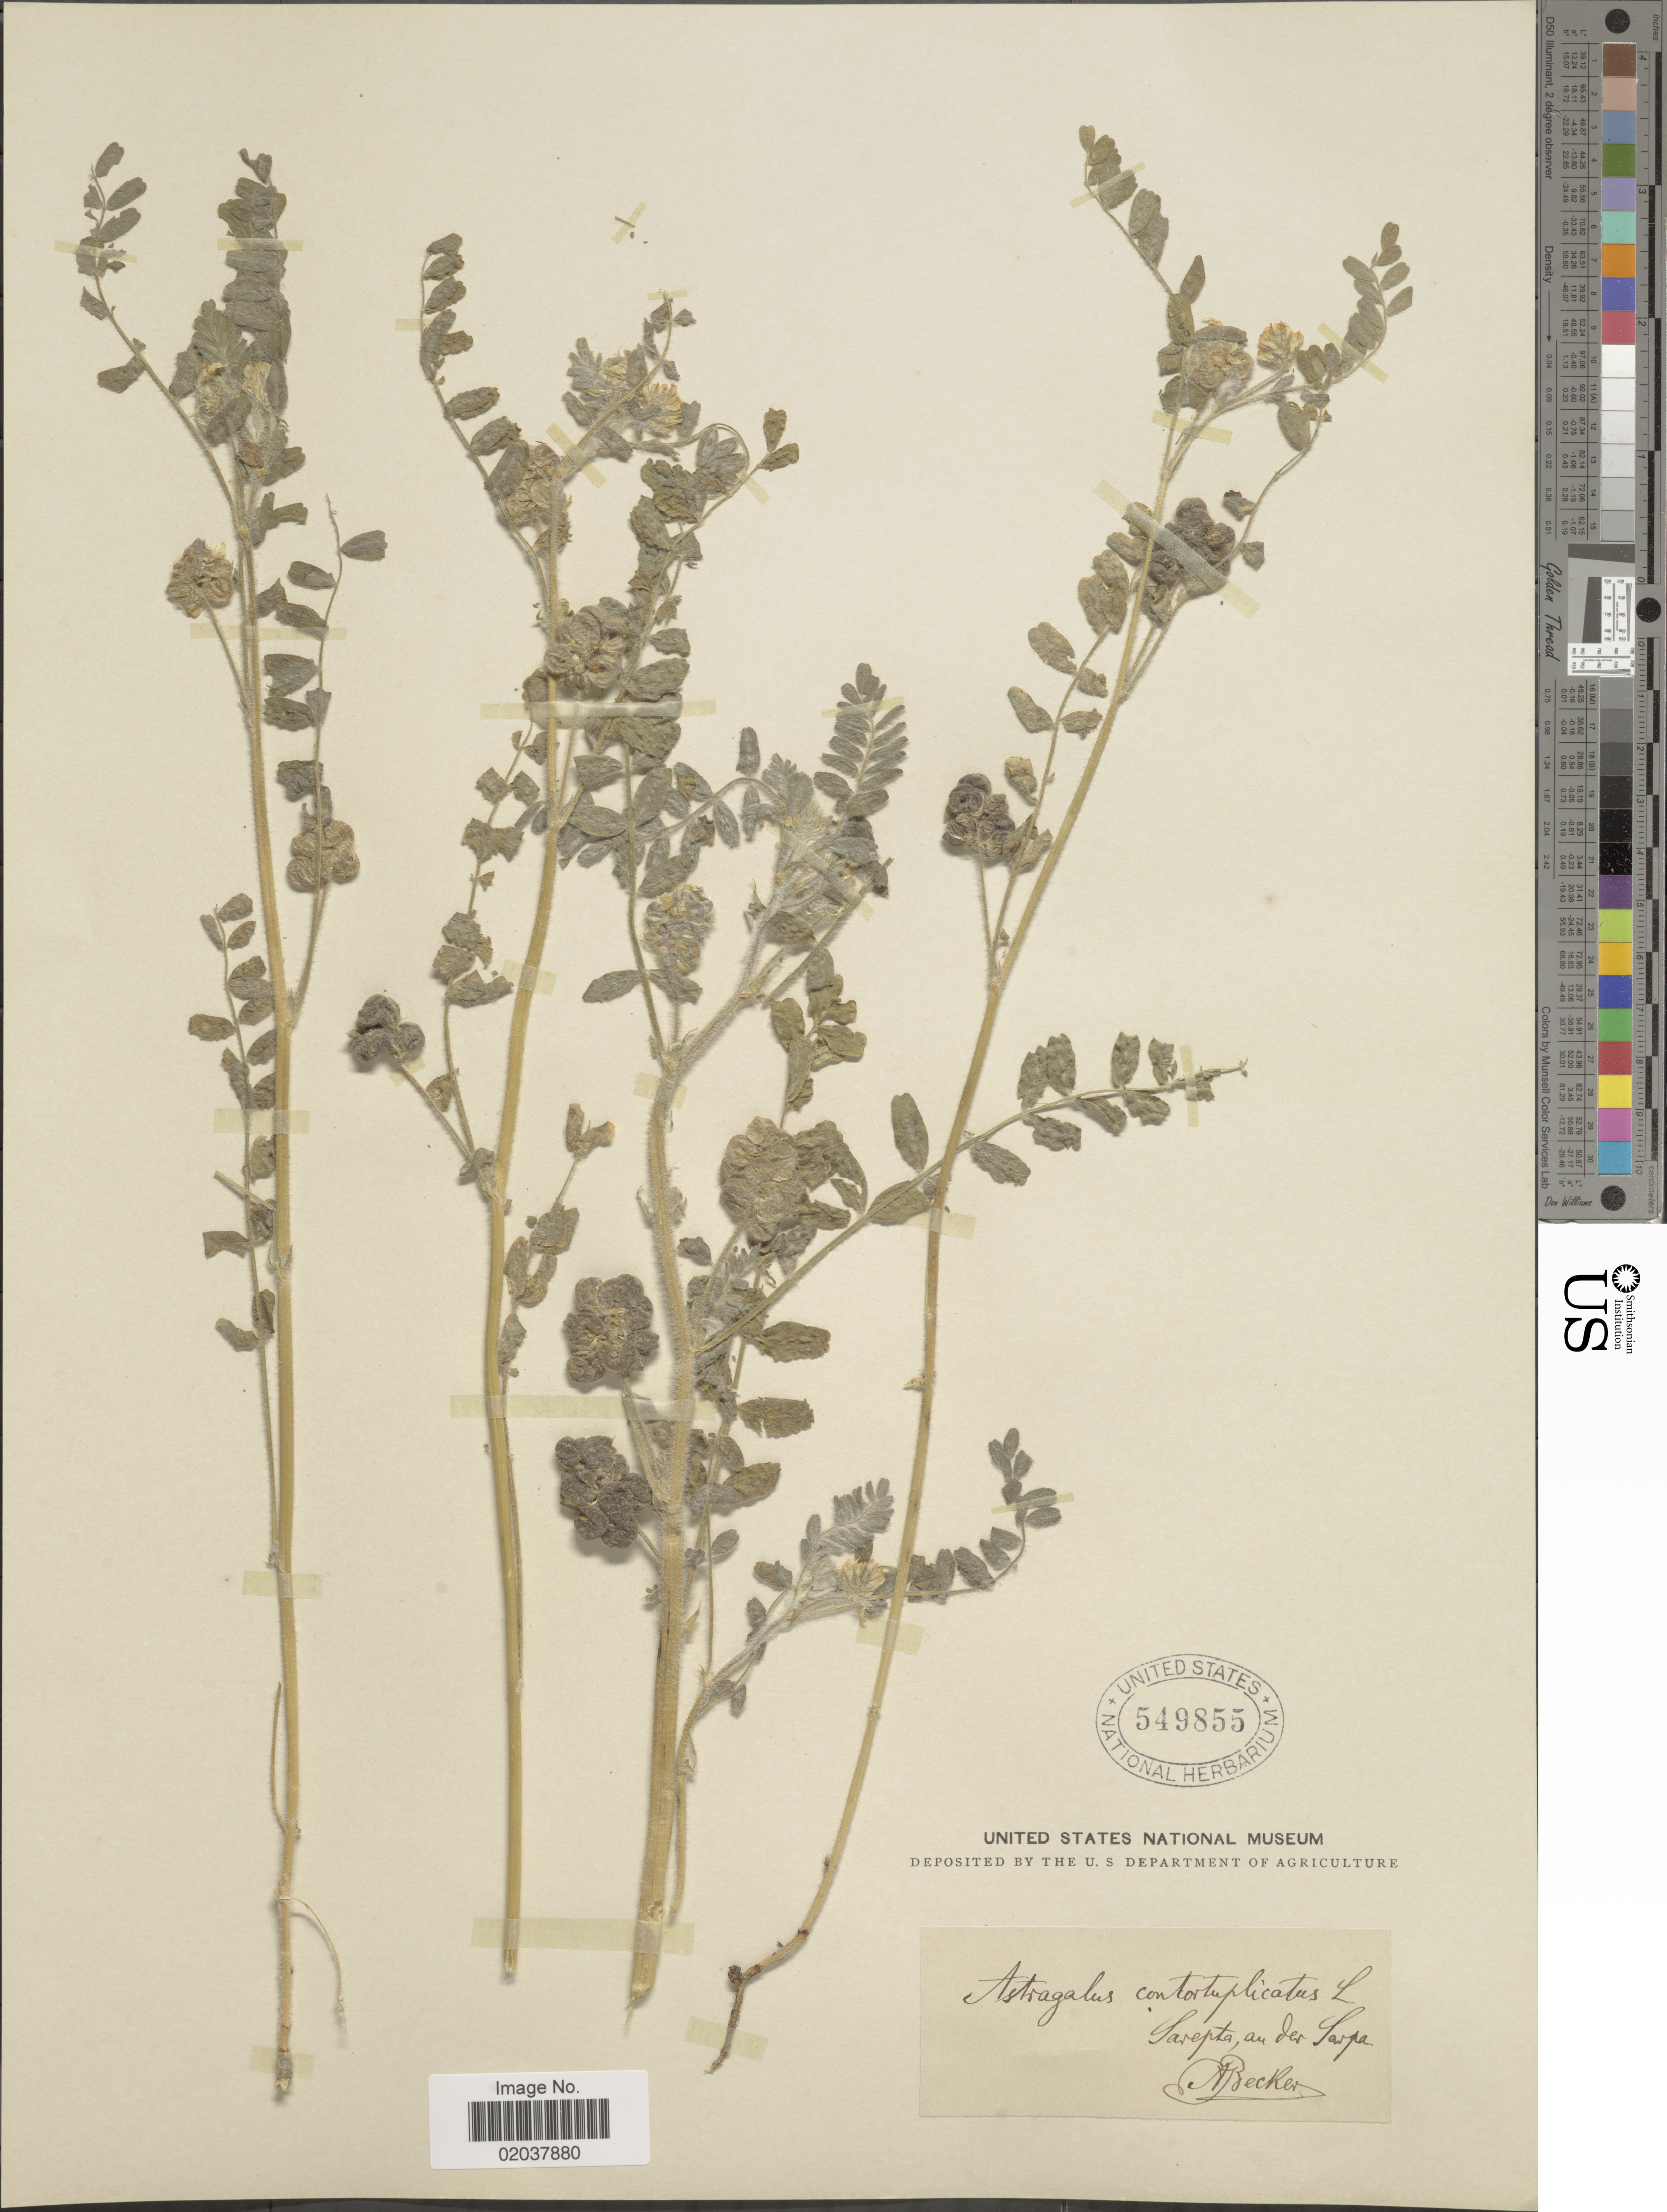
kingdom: Plantae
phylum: Tracheophyta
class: Magnoliopsida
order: Fabales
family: Fabaceae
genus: Astragalus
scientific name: Astragalus contortuplicatus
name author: L.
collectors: A. Becker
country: Russian Federation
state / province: Volgograd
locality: Sarepta, an der Sarpa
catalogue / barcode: US 549855